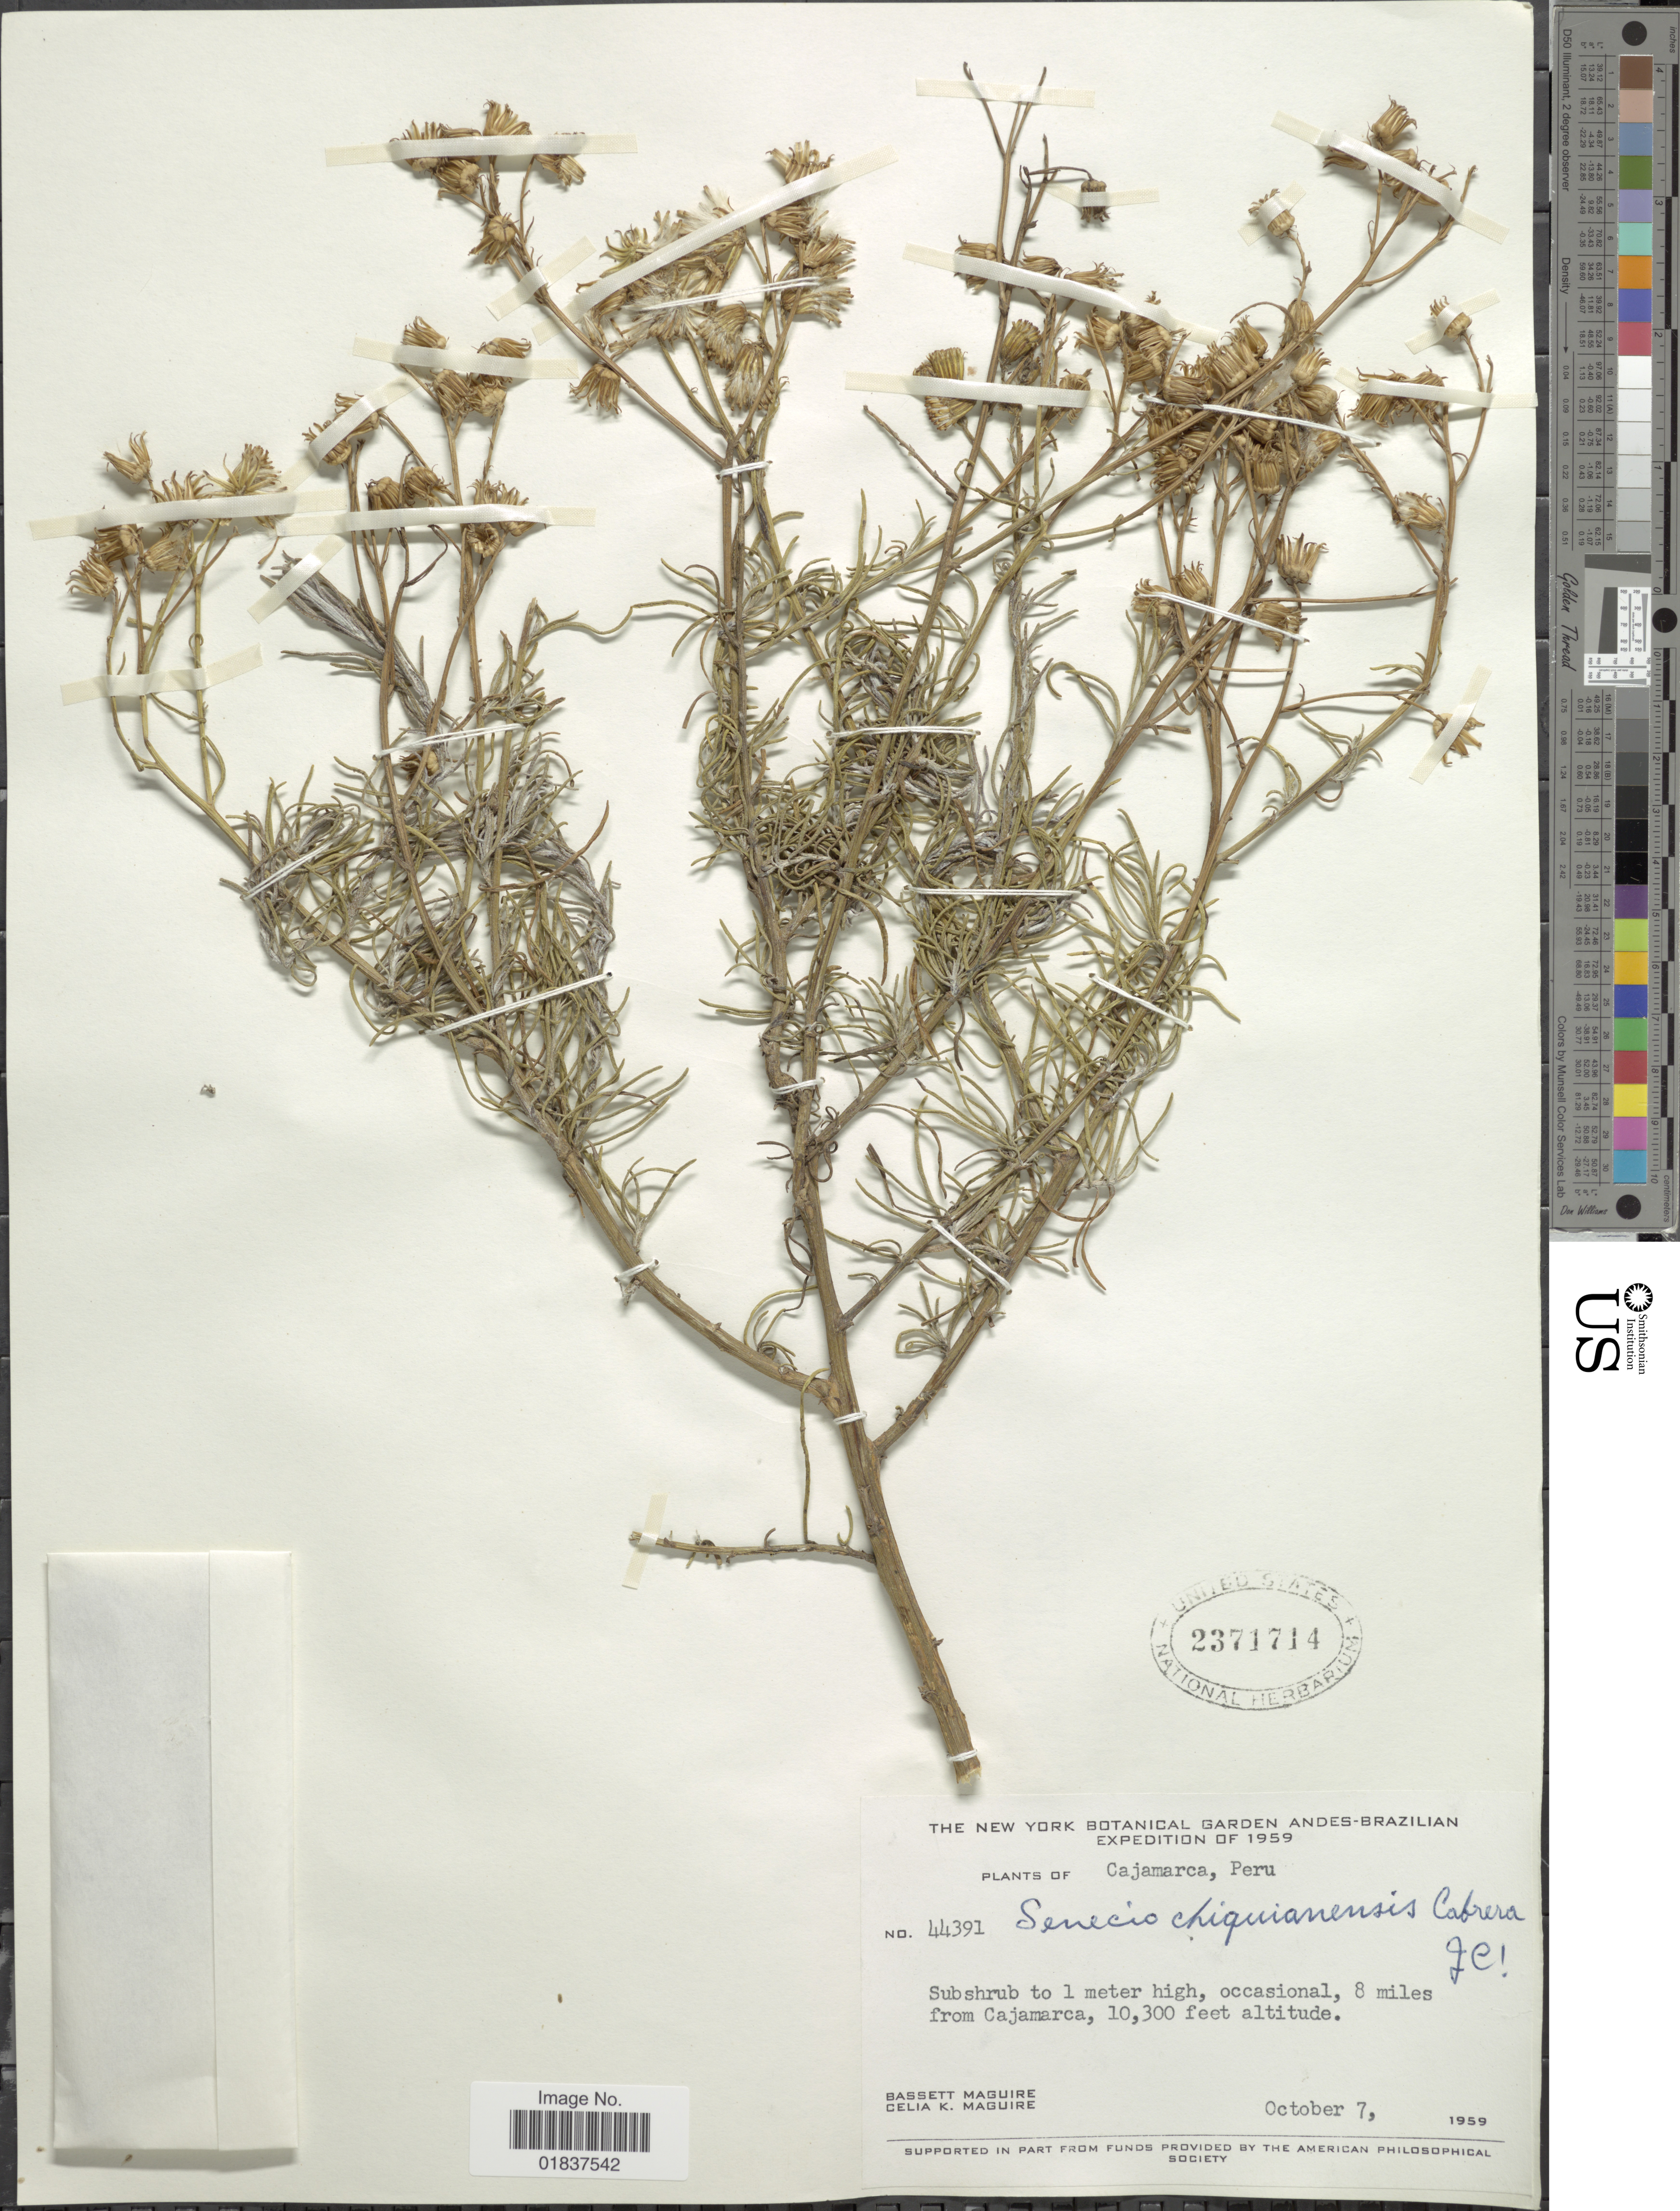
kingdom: Plantae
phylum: Tracheophyta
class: Magnoliopsida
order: Asterales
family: Asteraceae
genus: Senecio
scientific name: Senecio chiquianensis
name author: Cabrera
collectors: B. Maguire & C. K. Maguire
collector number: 44391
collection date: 1959-10-07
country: Peru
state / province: Cajamarca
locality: Cajamarca. 8 miles from Cajamarca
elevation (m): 3139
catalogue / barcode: US 2371714